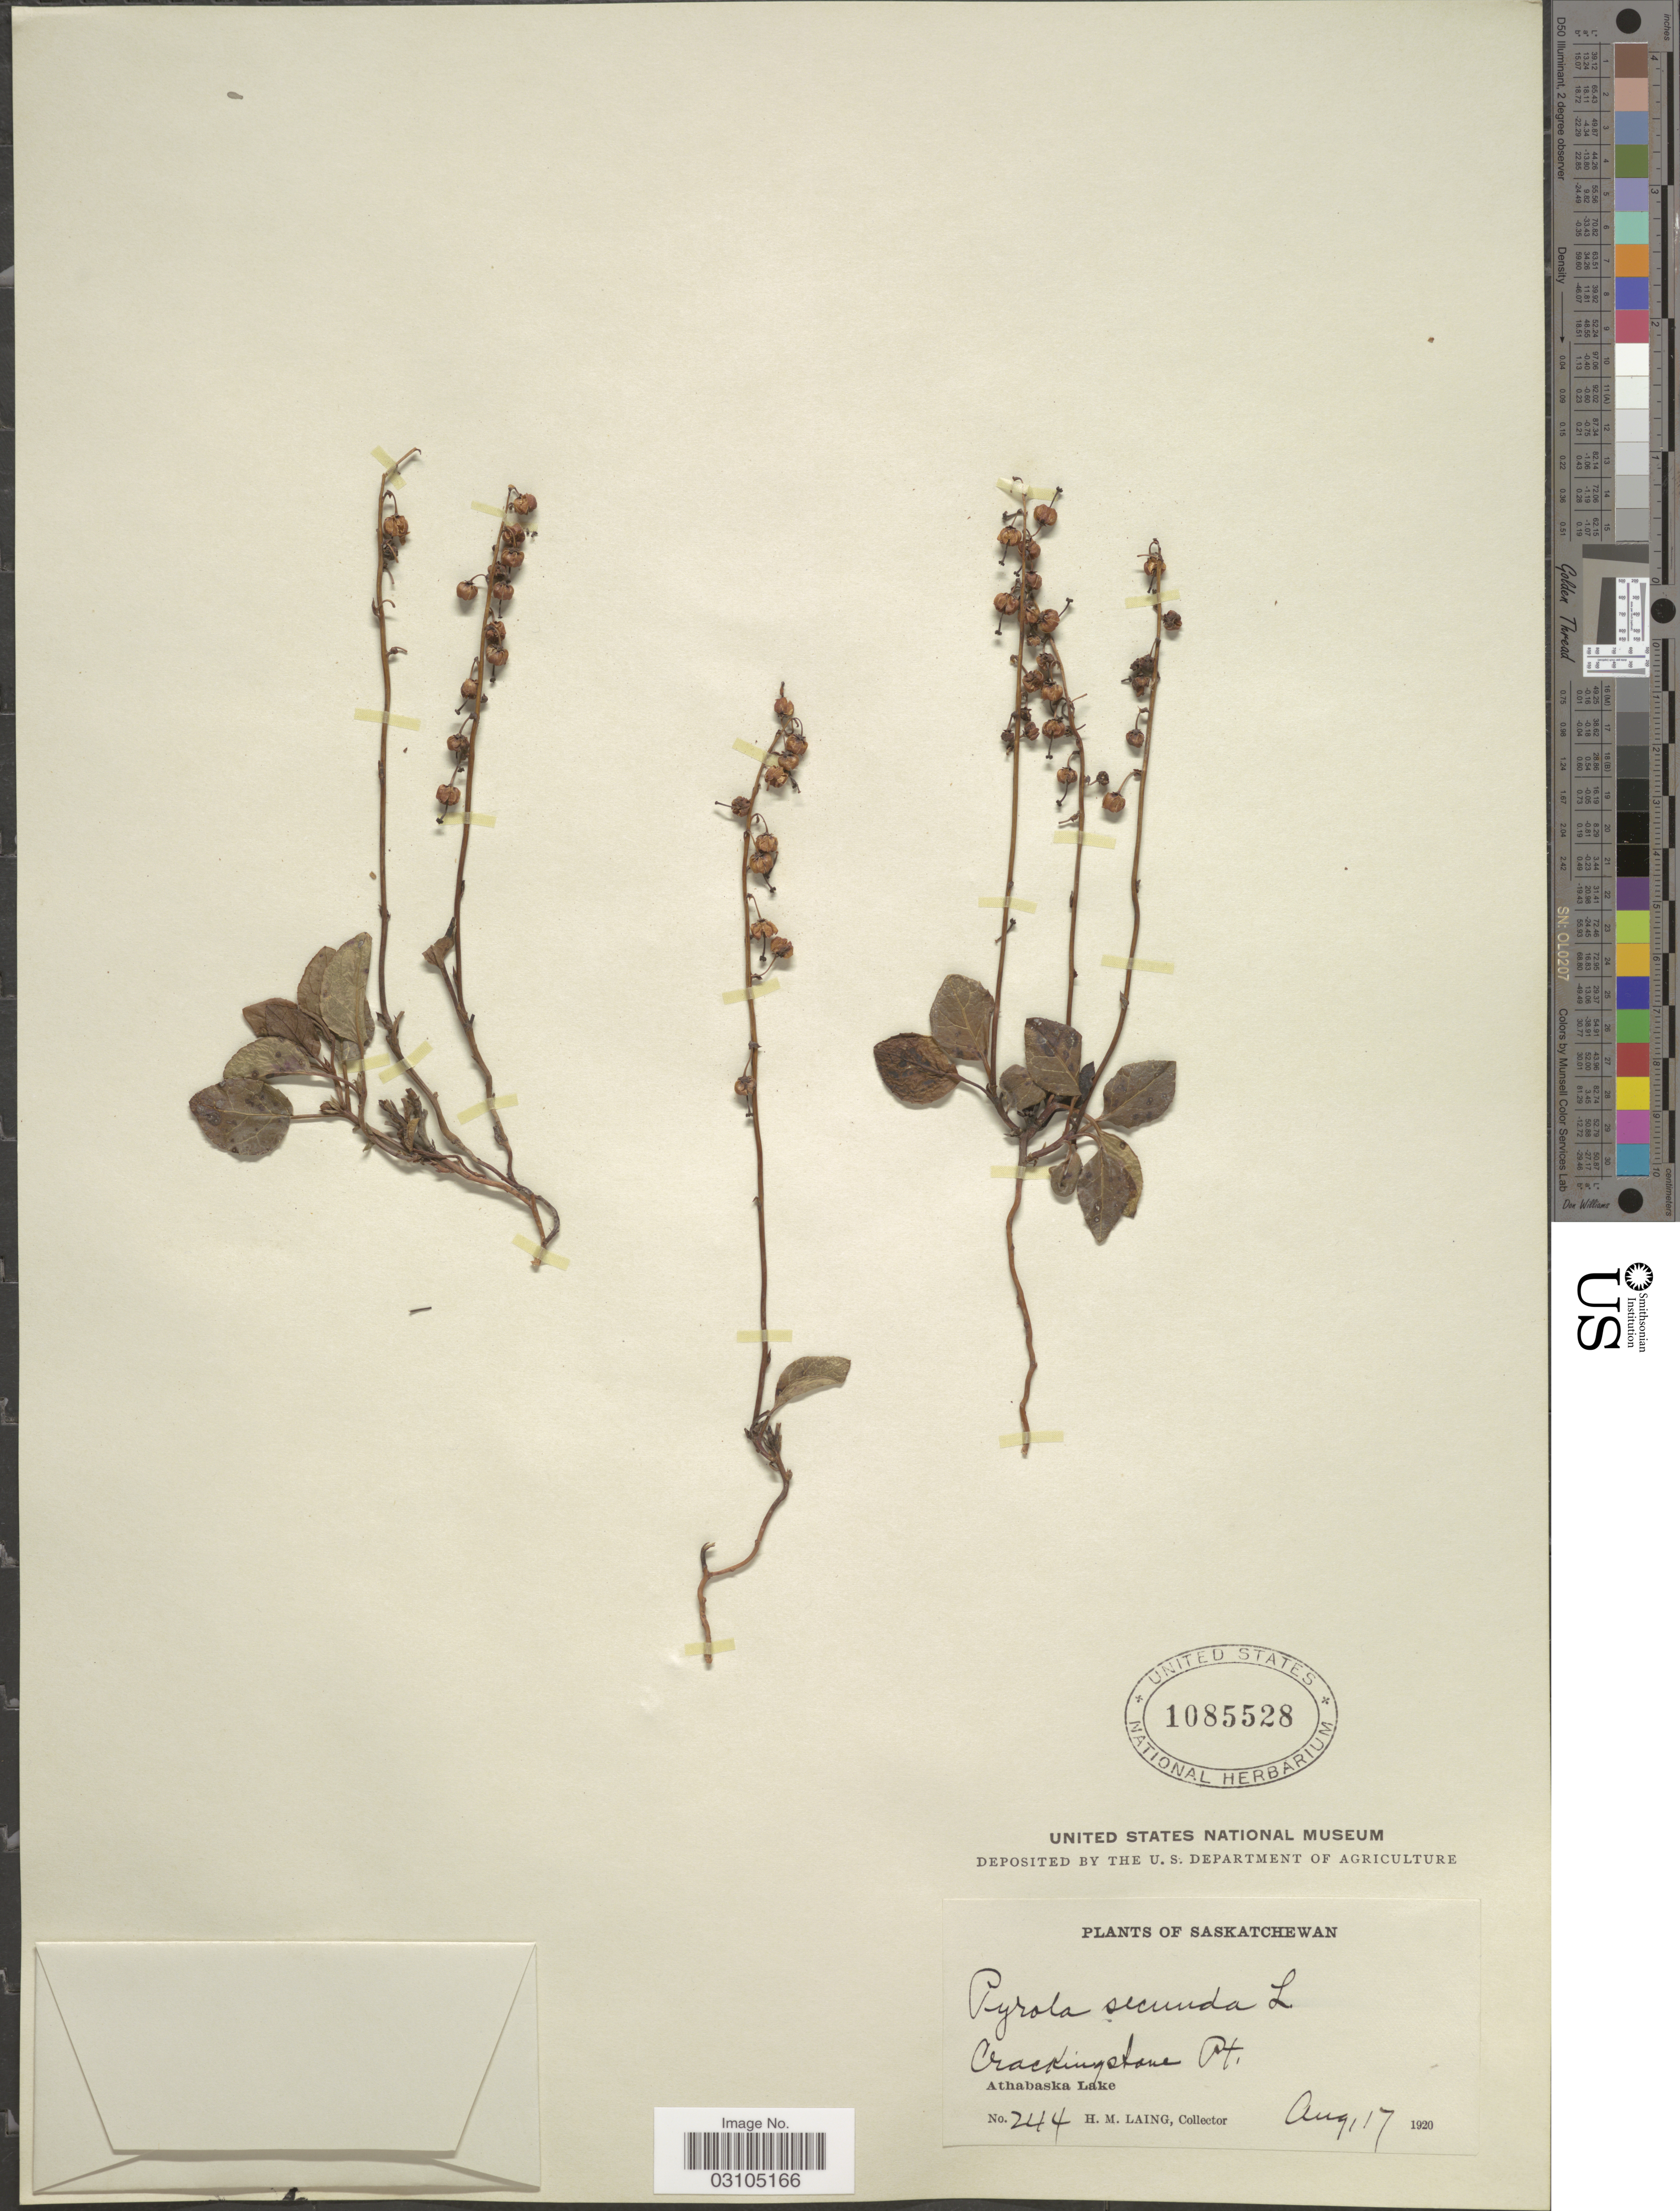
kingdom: Plantae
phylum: Tracheophyta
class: Magnoliopsida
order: Ericales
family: Ericaceae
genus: Orthilia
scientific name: Orthilia secunda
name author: (L.) House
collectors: H. Laing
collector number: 244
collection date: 1920-08-17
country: Canada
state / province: Saskatchewan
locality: Crackingstone Pt. Athabaska Lake.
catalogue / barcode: US 1085528